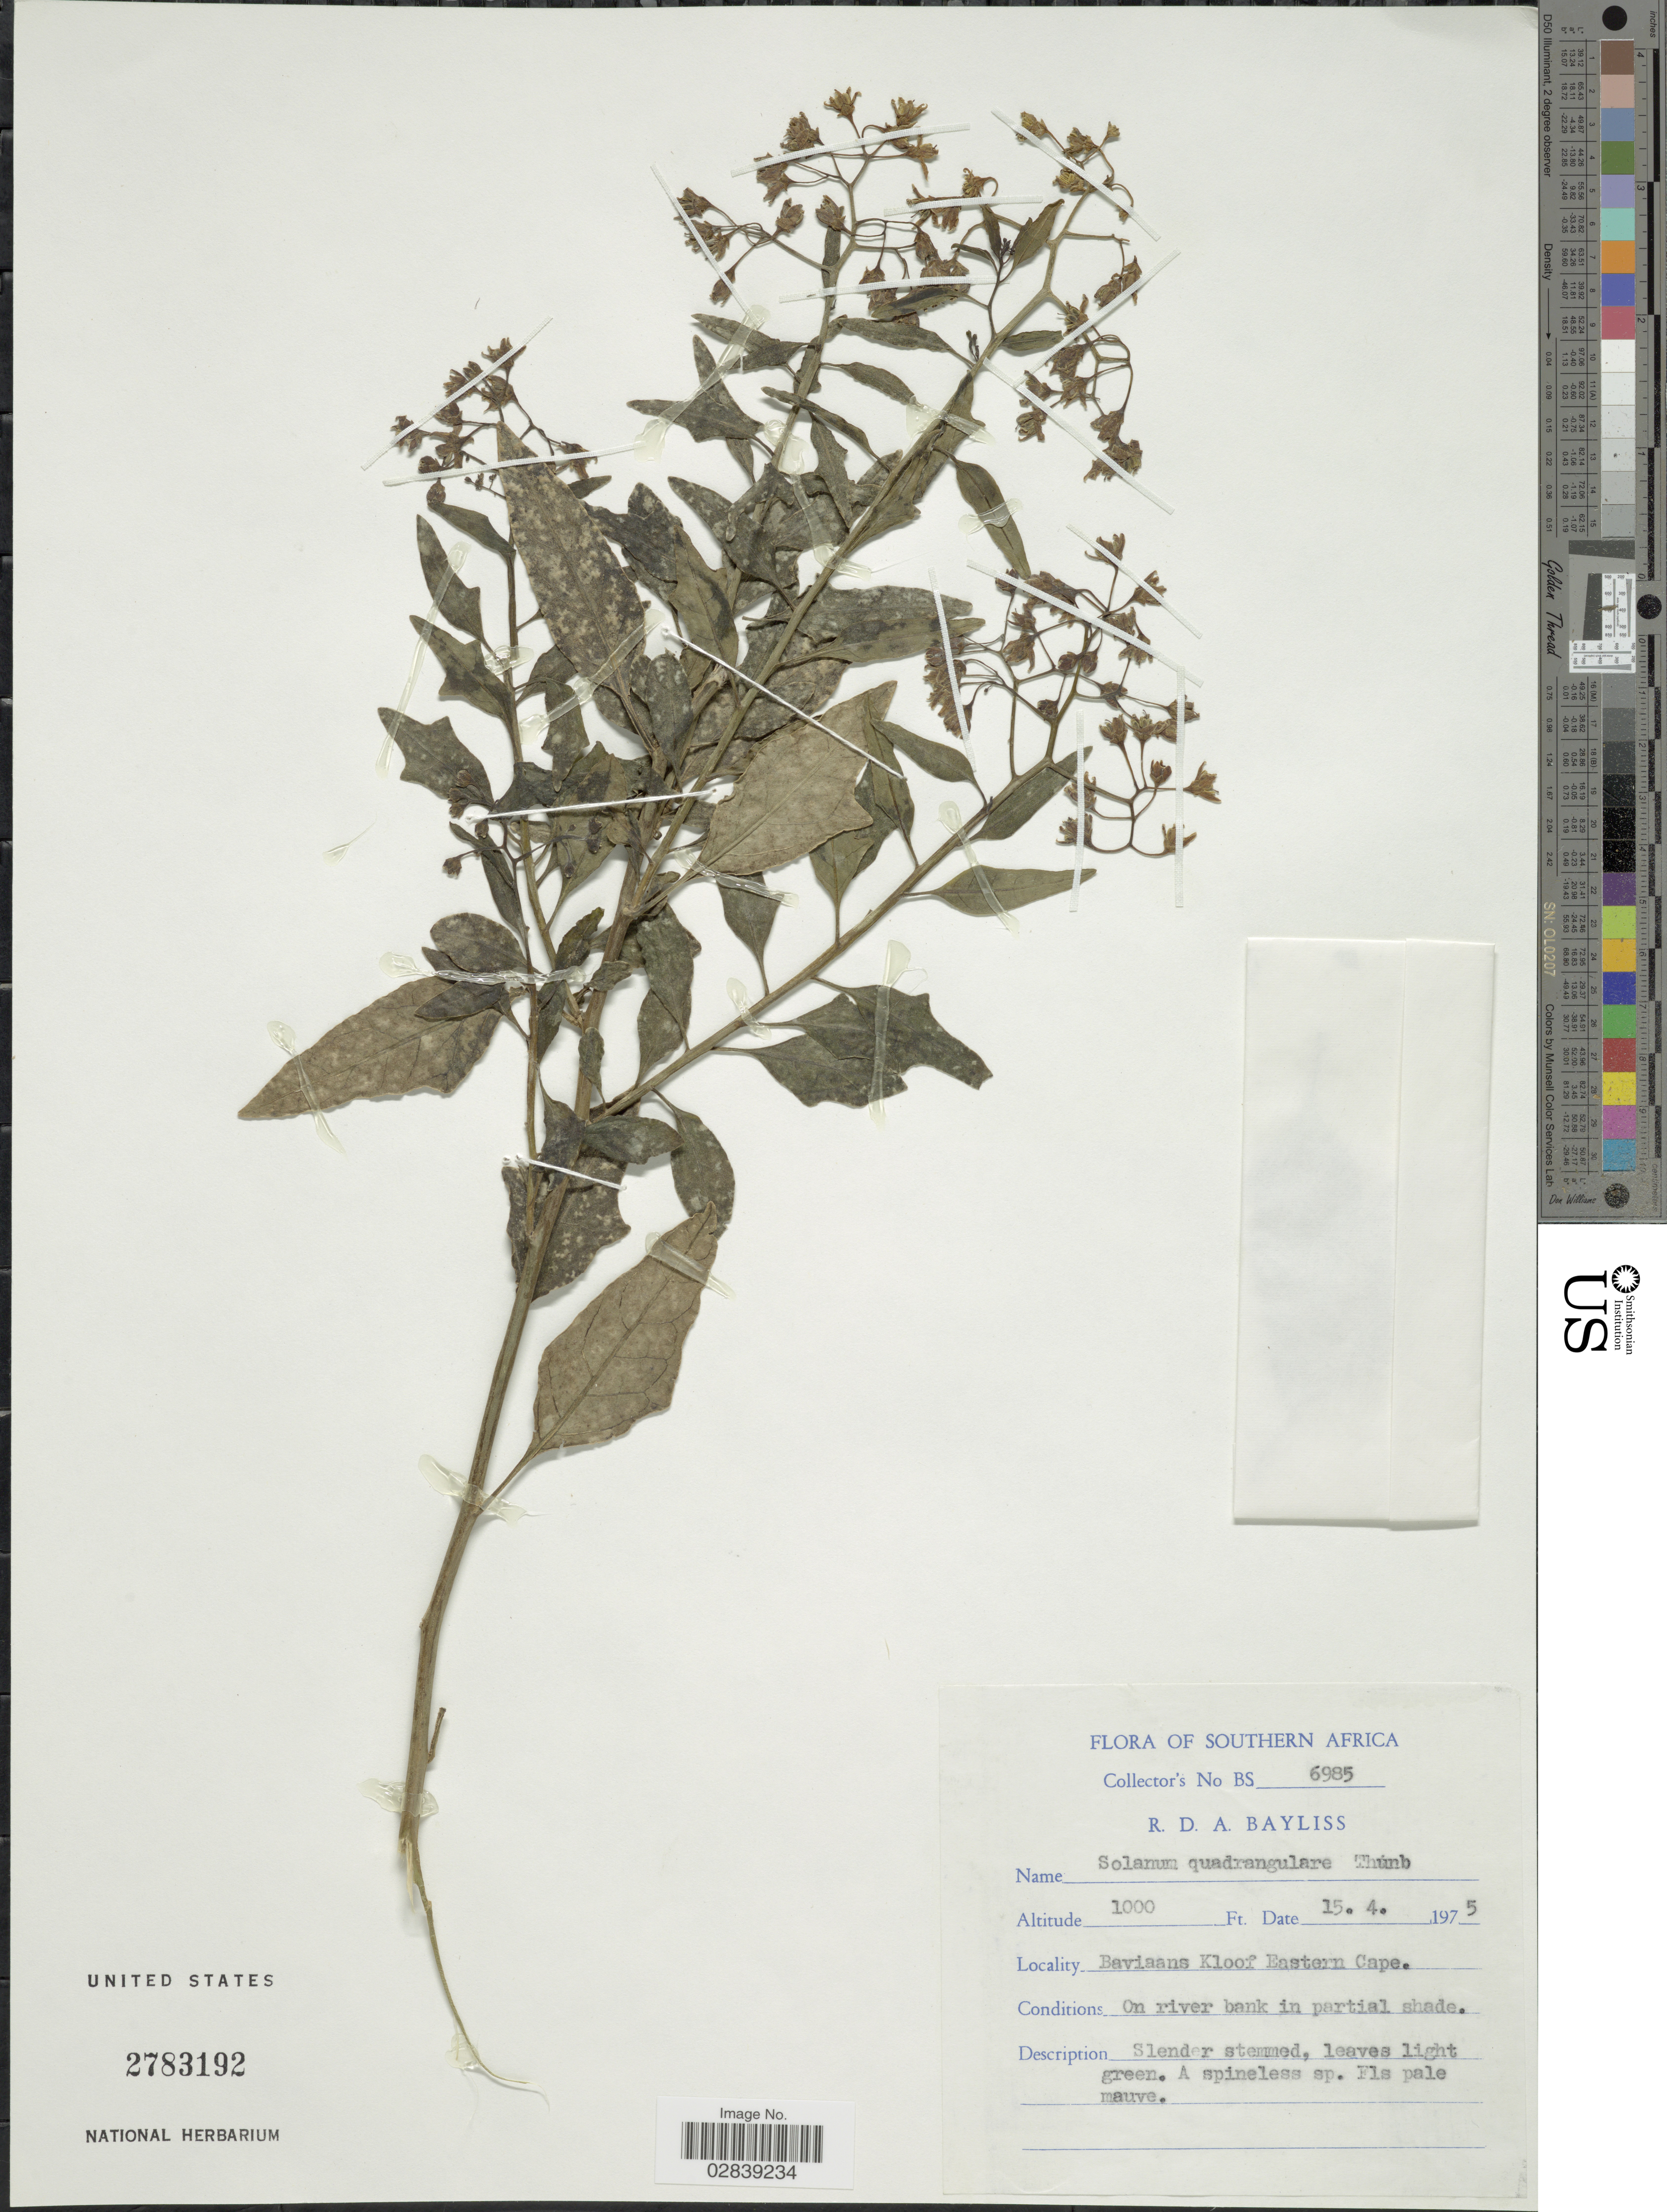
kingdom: Plantae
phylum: Tracheophyta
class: Magnoliopsida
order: Solanales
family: Solanaceae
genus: Solanum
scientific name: Solanum quadrangulare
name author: Thunb. ex L. f.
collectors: R. Bayliss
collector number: BS6985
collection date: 1975-04-15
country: South Africa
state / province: Eastern Cape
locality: Southern Africa, Baviaans Kloof.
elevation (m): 305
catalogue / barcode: US 2783192